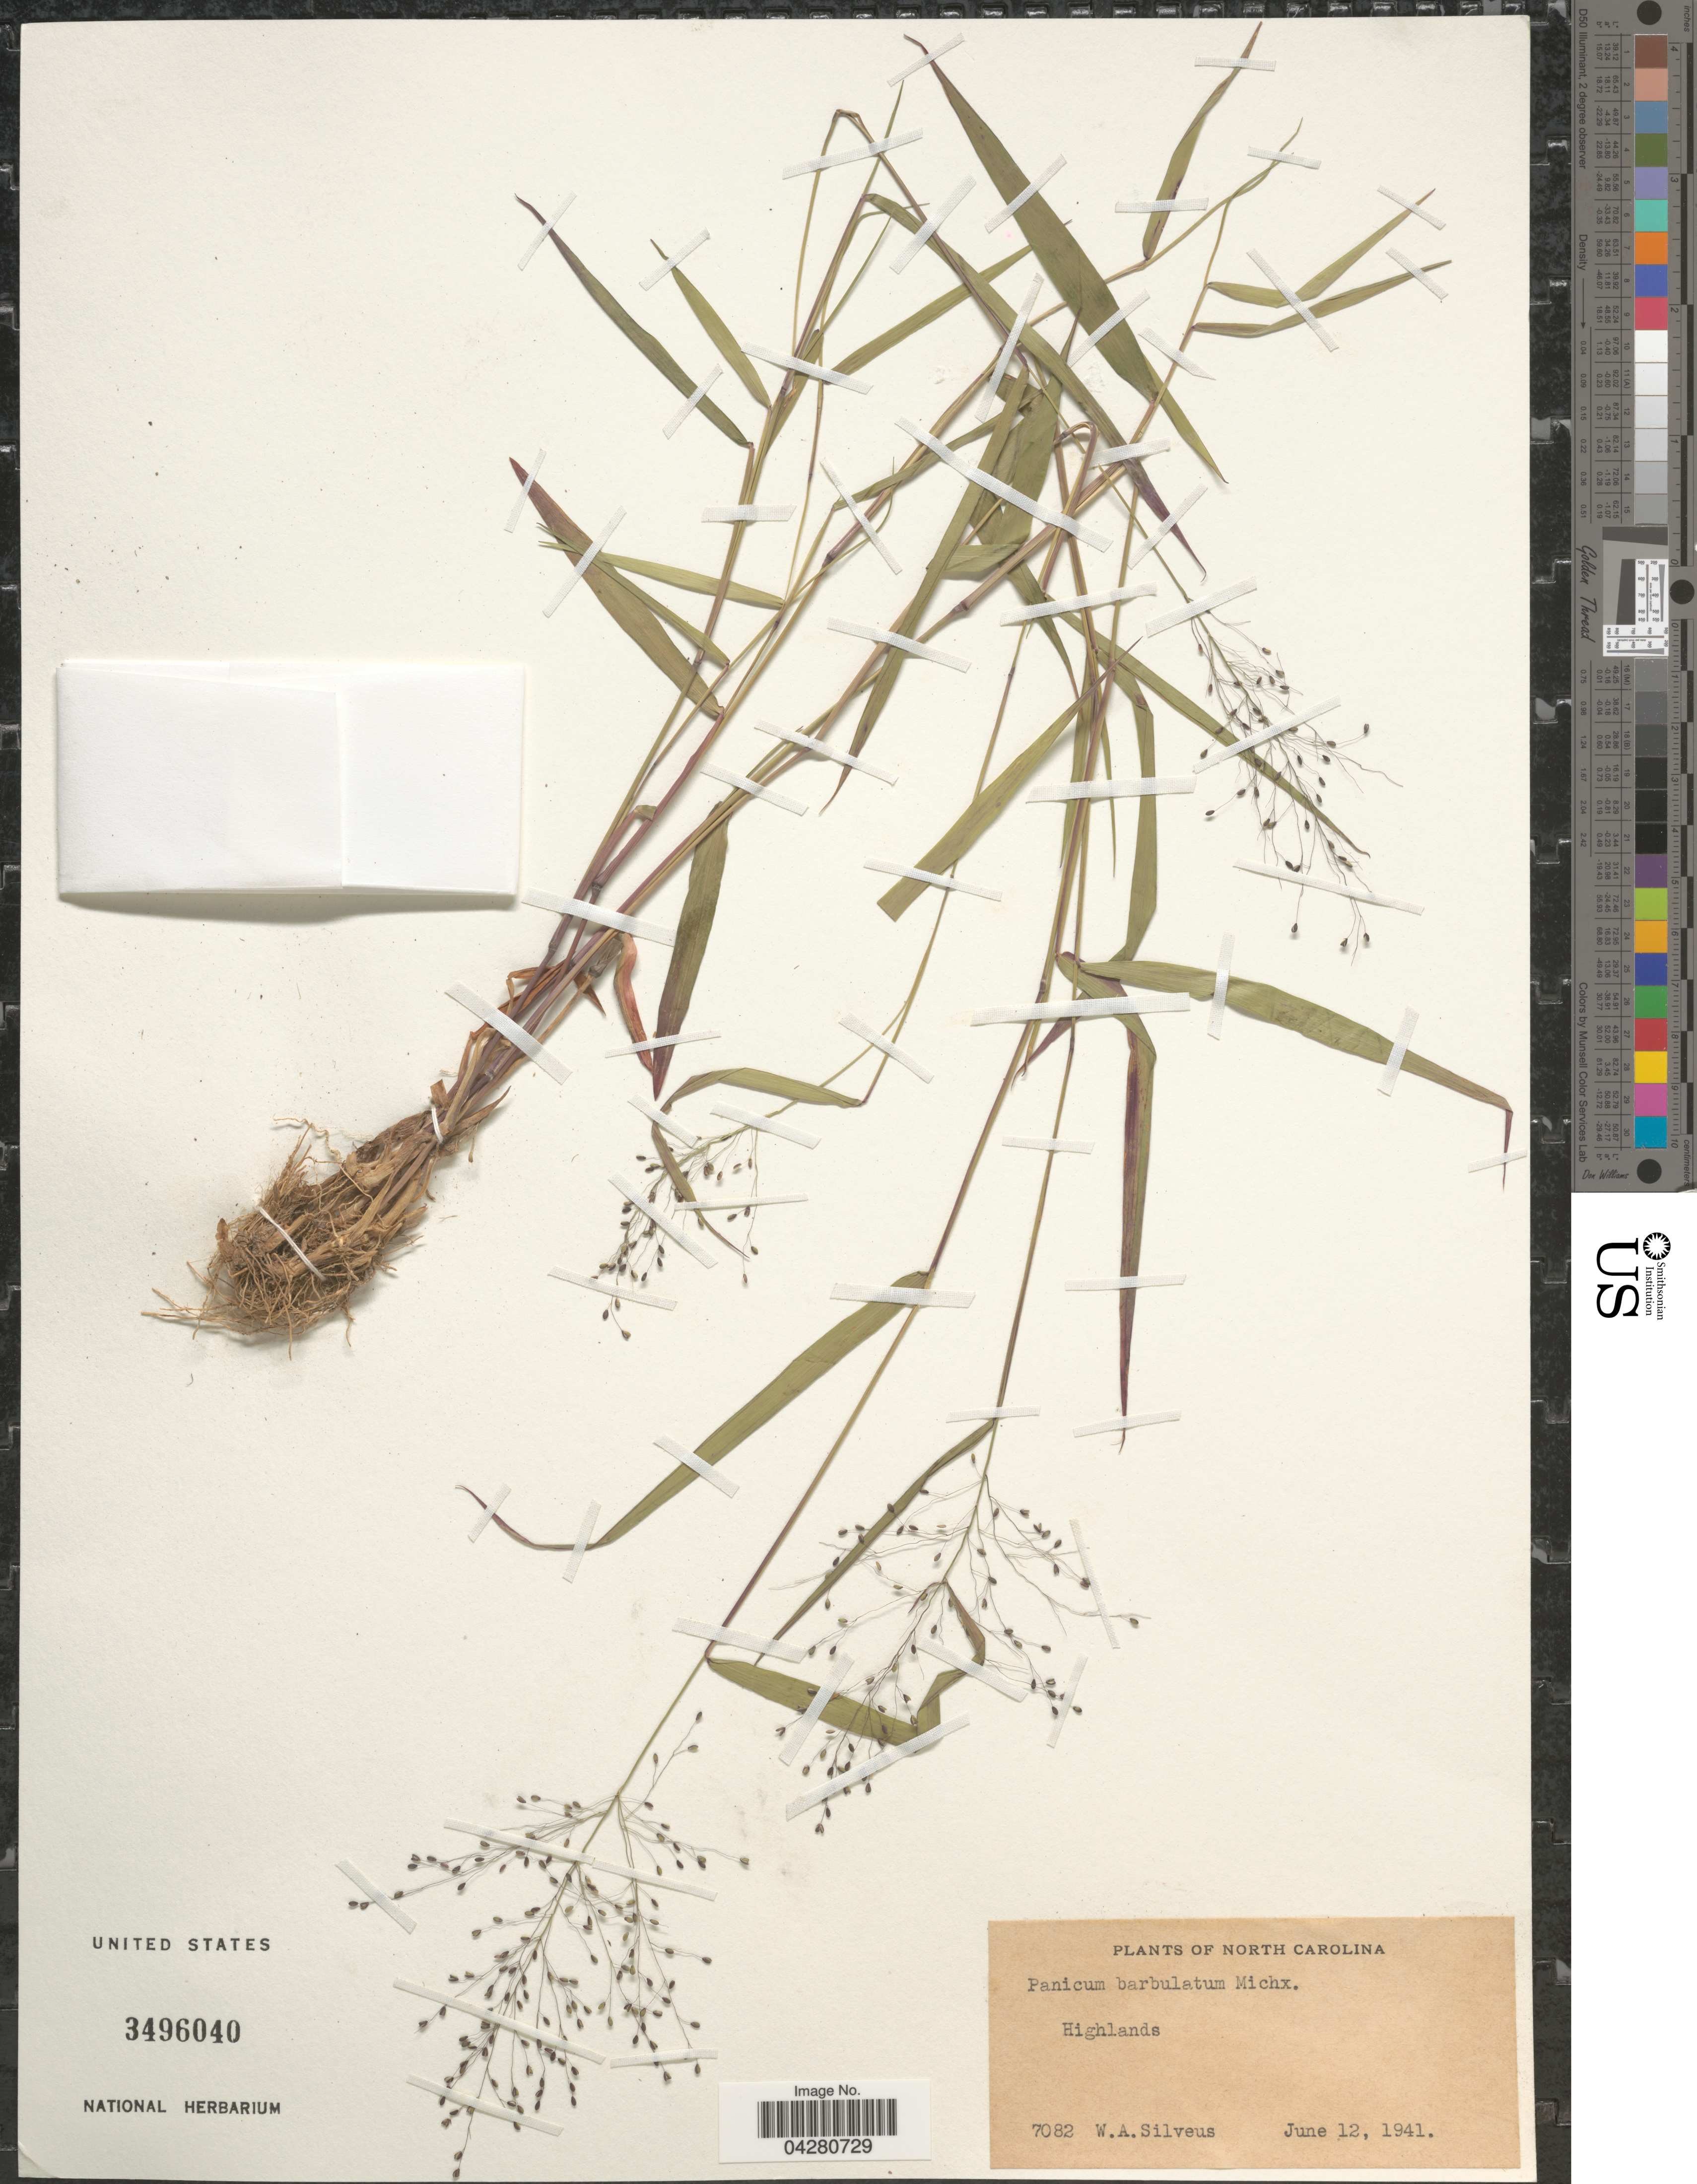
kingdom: Plantae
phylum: Tracheophyta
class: Liliopsida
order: Poales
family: Poaceae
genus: Dichanthelium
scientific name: Dichanthelium dichotomum var. dichotomum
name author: (L.) Gould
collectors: W. Silveus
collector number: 7082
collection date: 1941-06-12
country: United States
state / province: North Carolina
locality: Highlands.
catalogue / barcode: US 3496040